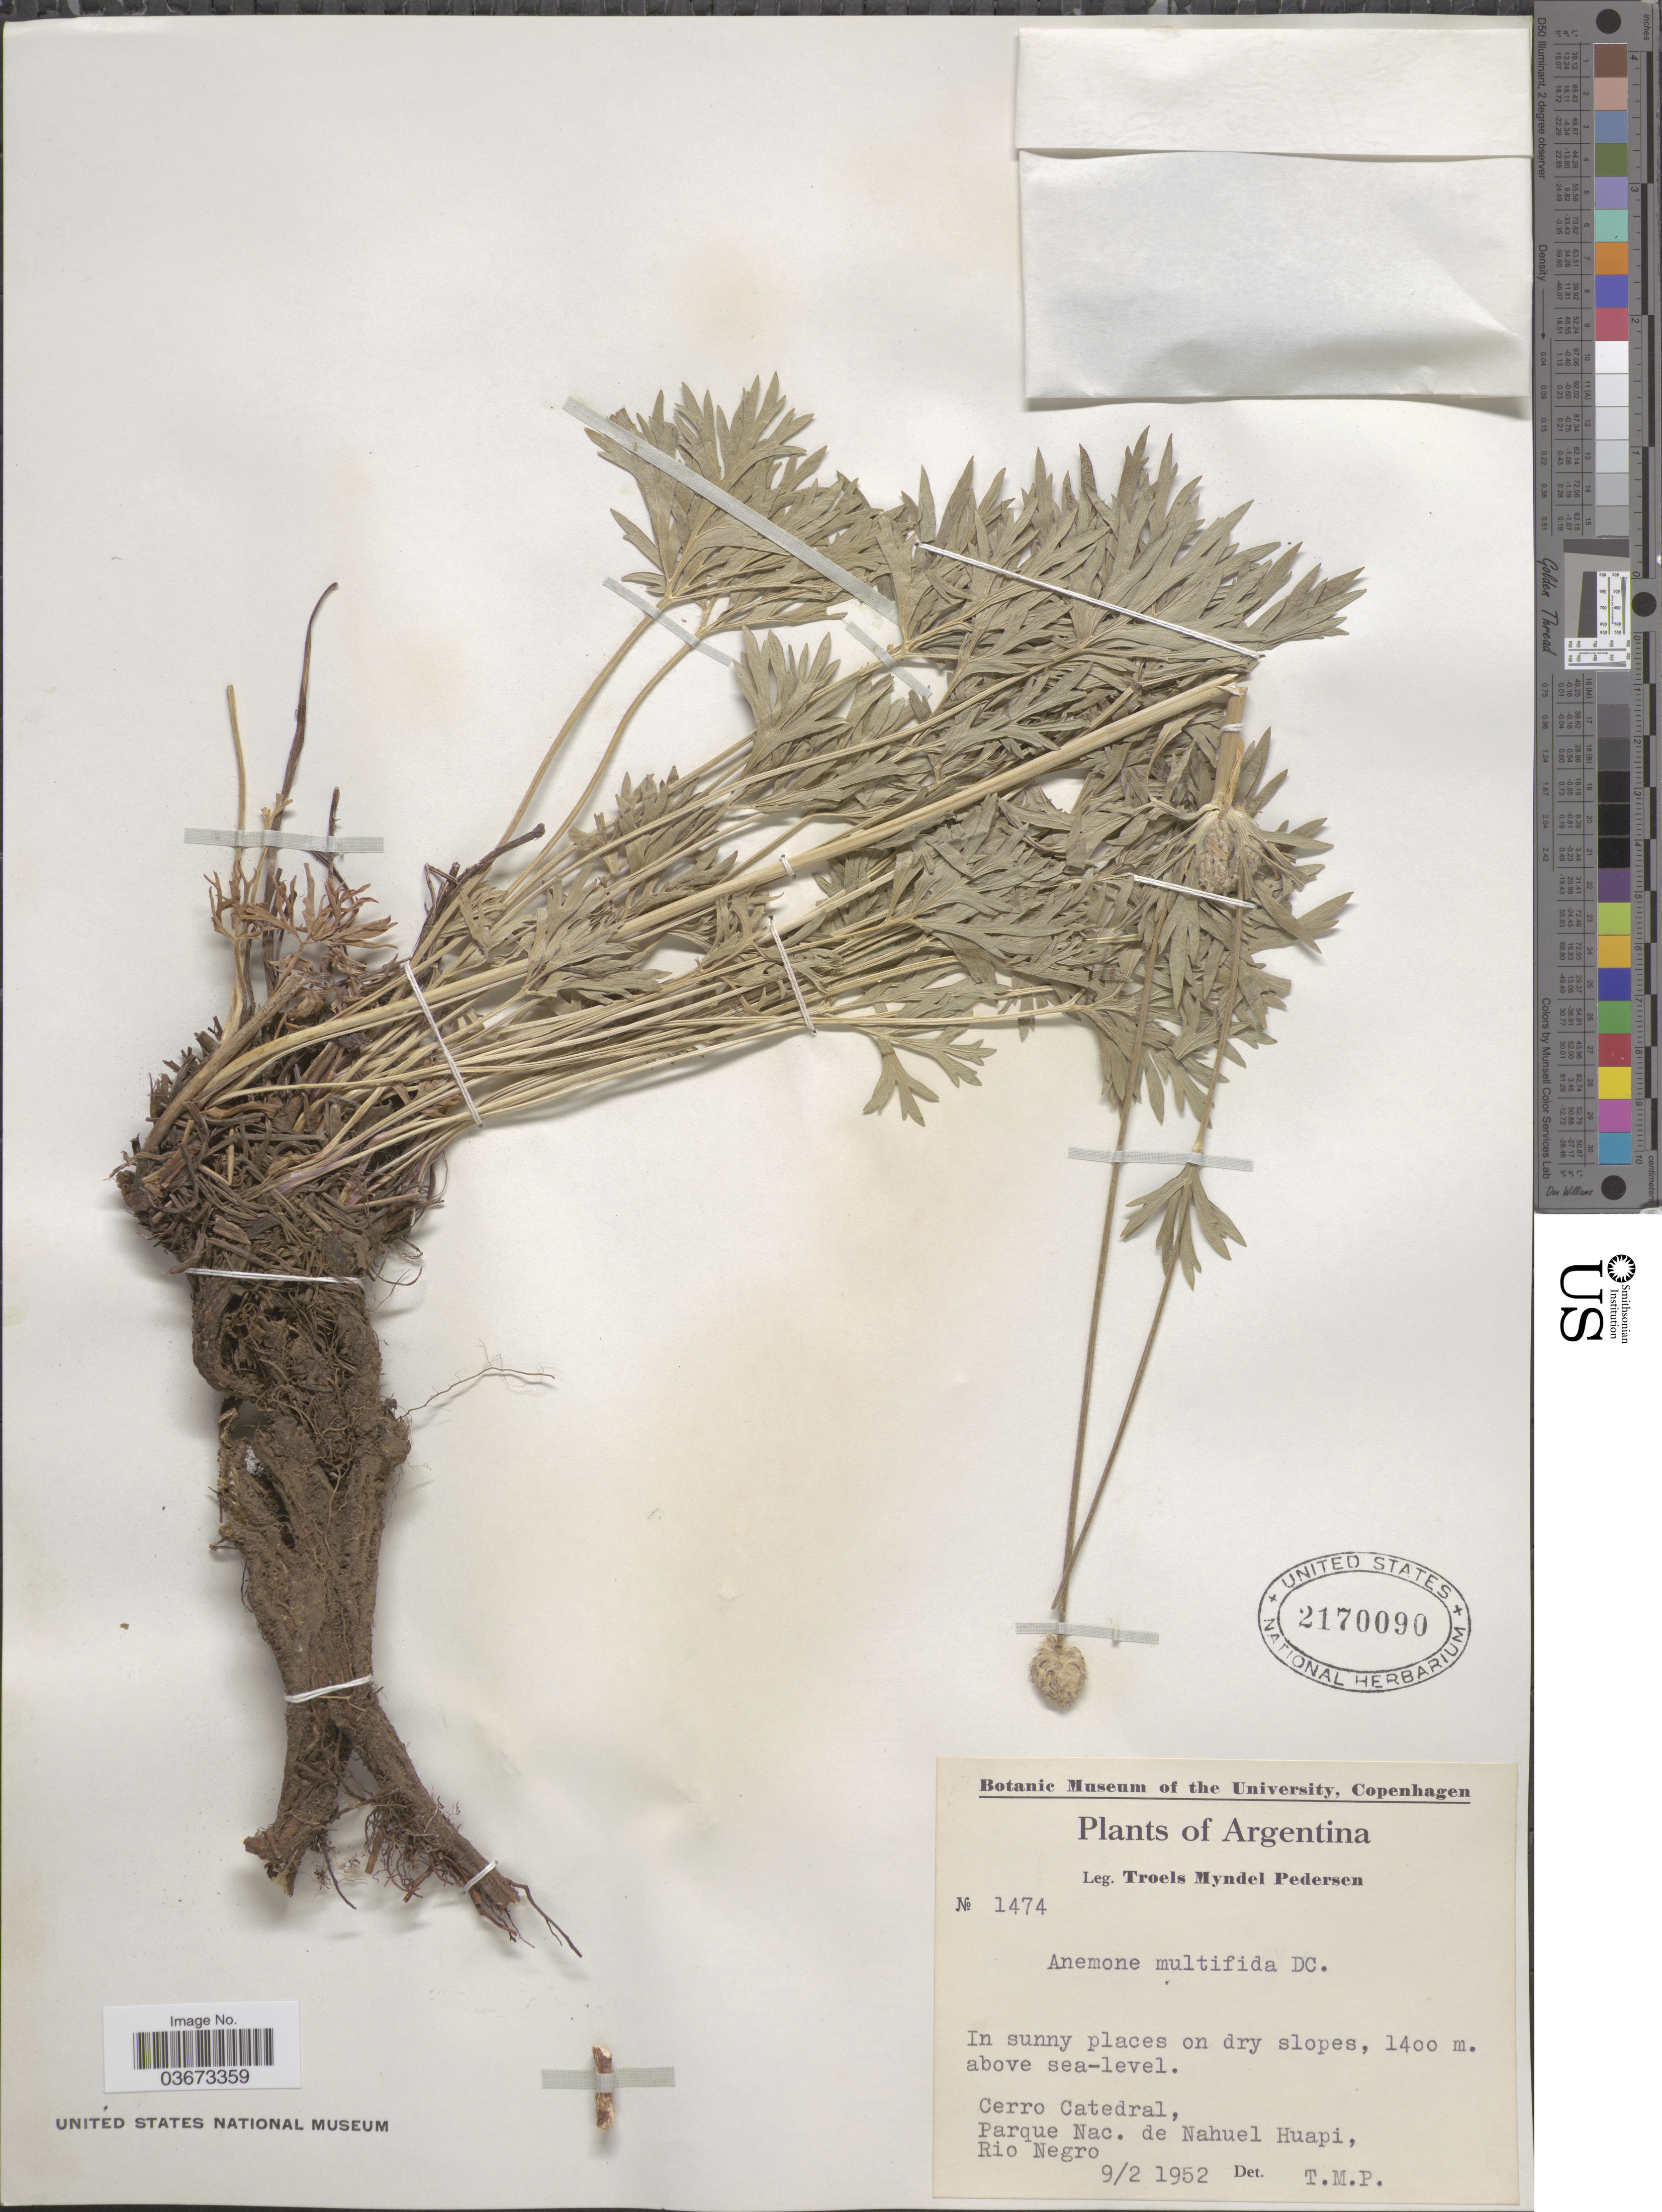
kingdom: Plantae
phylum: Tracheophyta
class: Magnoliopsida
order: Ranunculales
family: Ranunculaceae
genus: Anemone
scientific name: Anemone multifida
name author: Poir.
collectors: T. Pederson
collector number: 1474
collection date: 1952-02-09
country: Argentina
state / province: Rio Negro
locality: Cerro Catedral, Parque Nac. de Nahuel Huapi.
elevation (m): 1400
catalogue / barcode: US 2170090